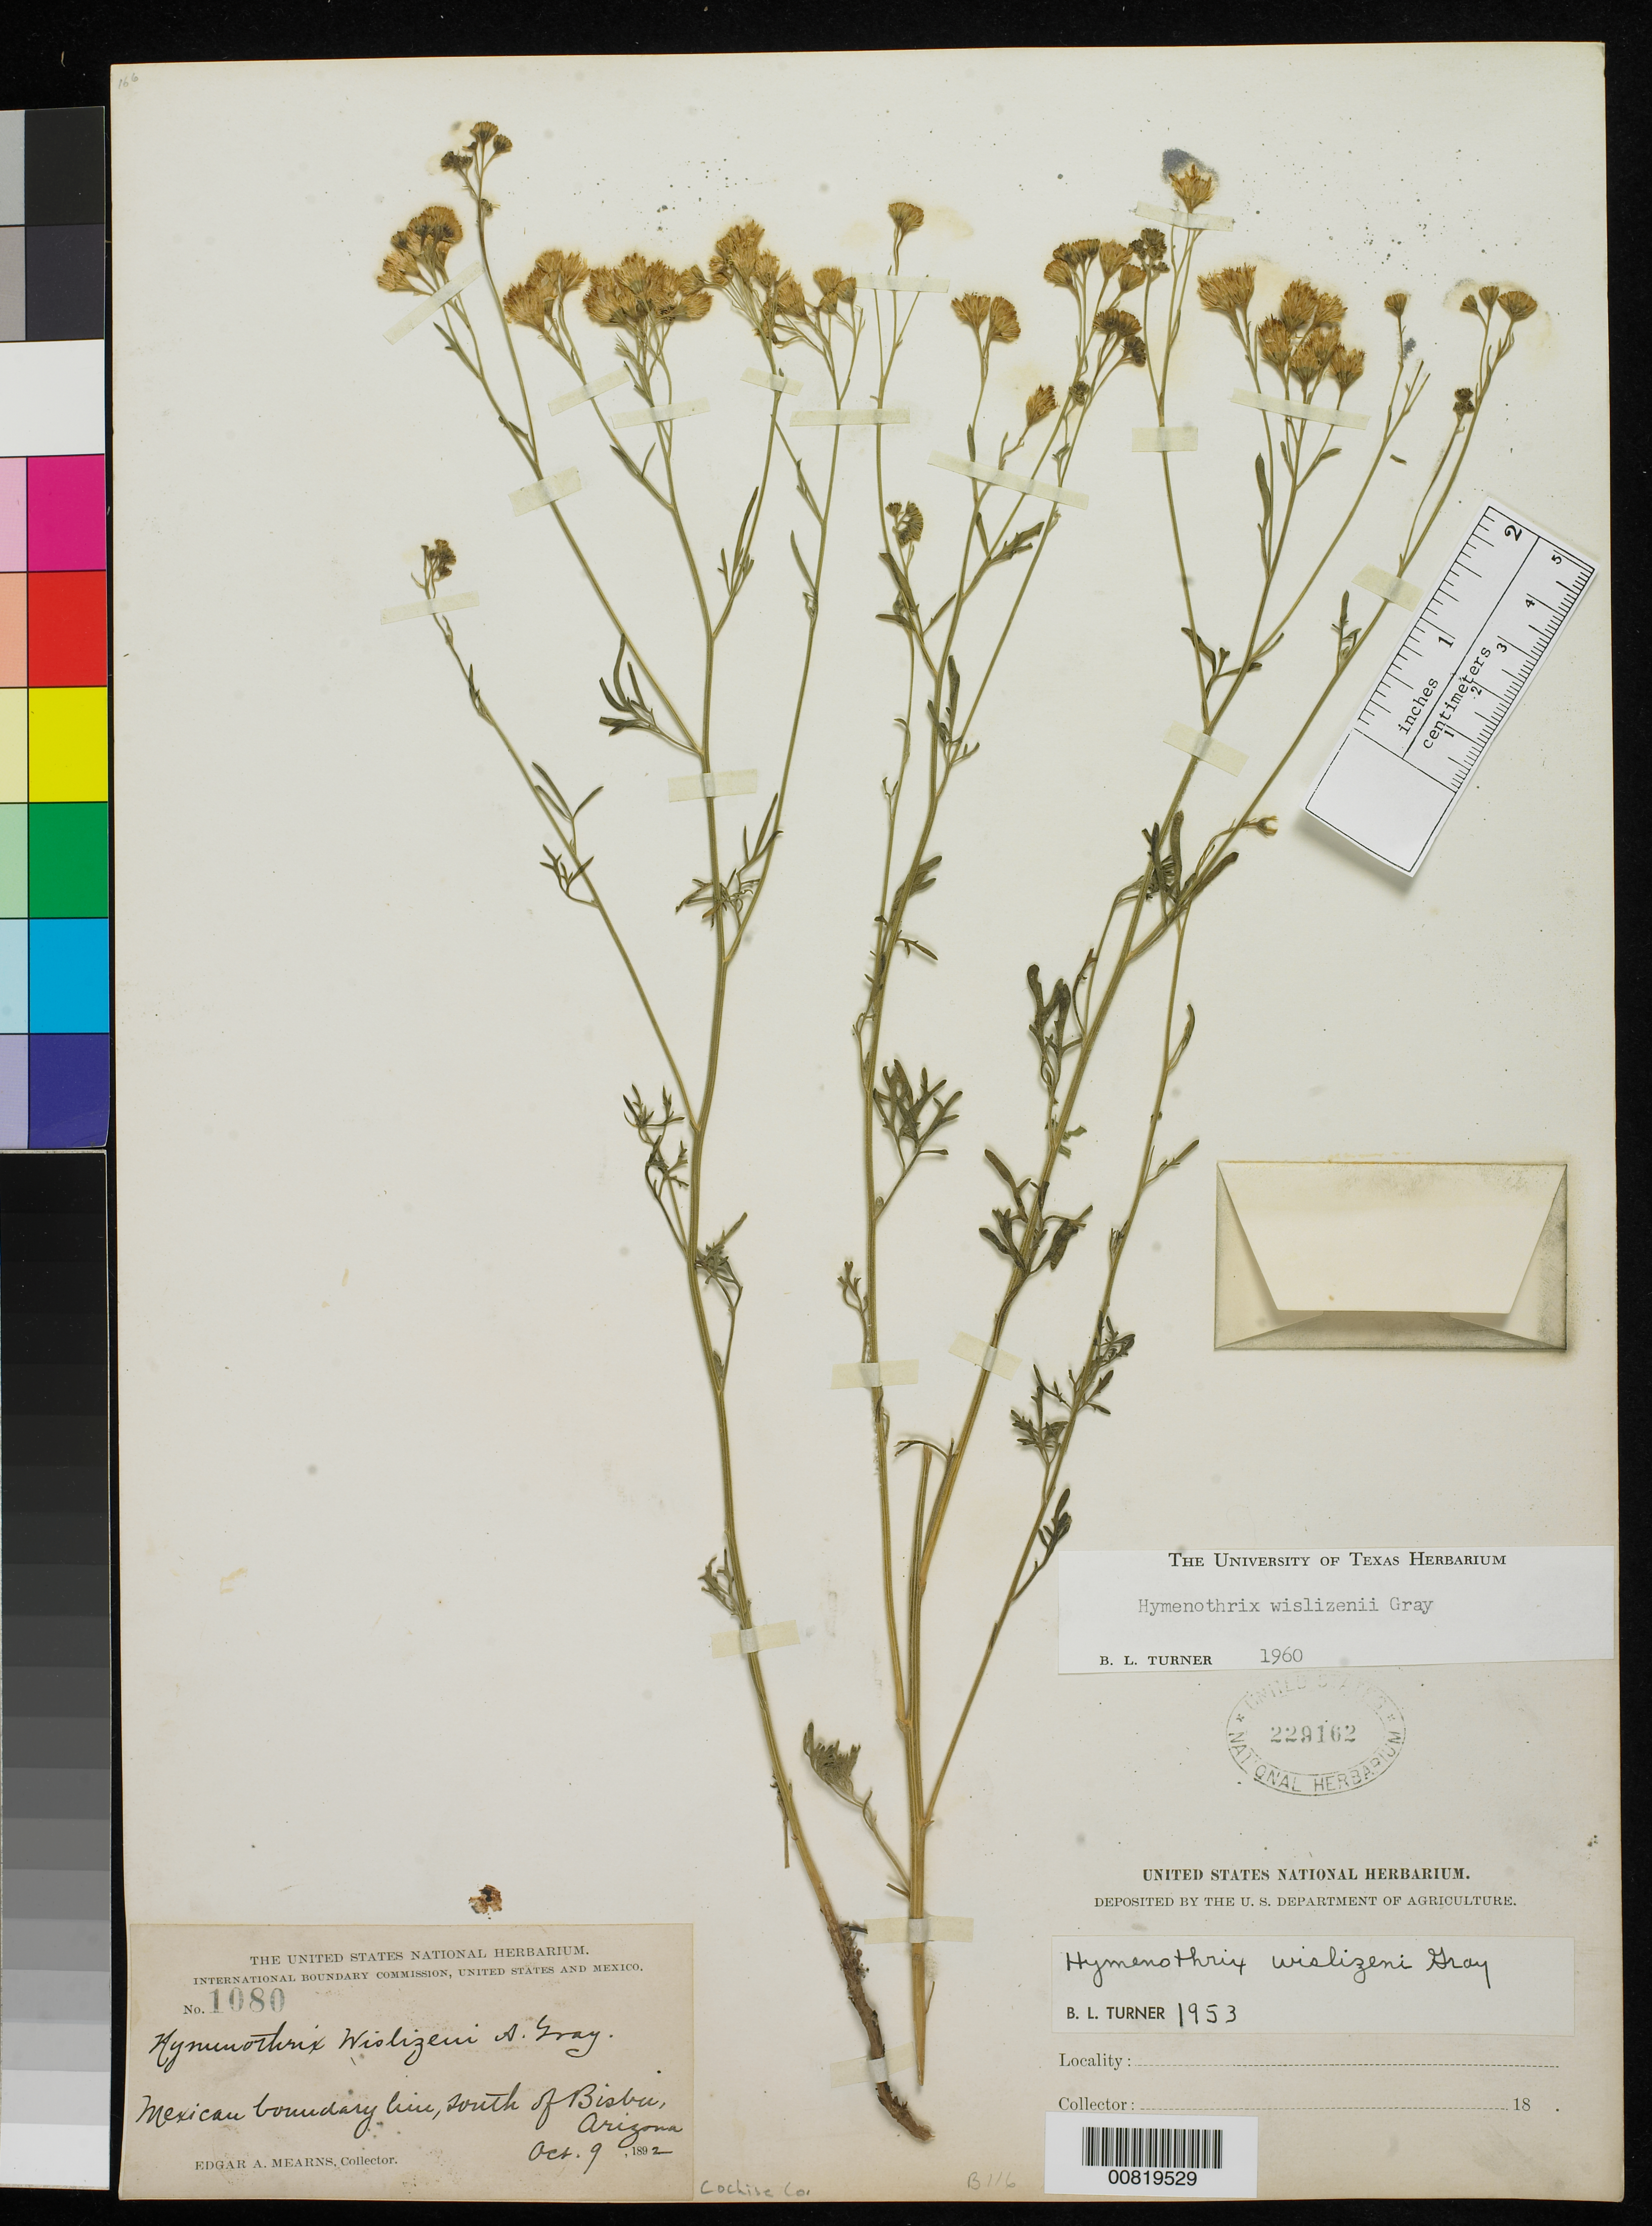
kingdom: Plantae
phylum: Tracheophyta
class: Magnoliopsida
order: Asterales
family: Asteraceae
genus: Hymenothrix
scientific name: Hymenothrix wislizenii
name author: A. Gray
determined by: Turner, B. L.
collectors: E. A. Mearns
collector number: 1080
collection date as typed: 09 Oct 1892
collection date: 1892-10-09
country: United States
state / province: Arizona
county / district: Cochise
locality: Mexican Boundary Line, S of Bisbee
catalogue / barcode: US 229162